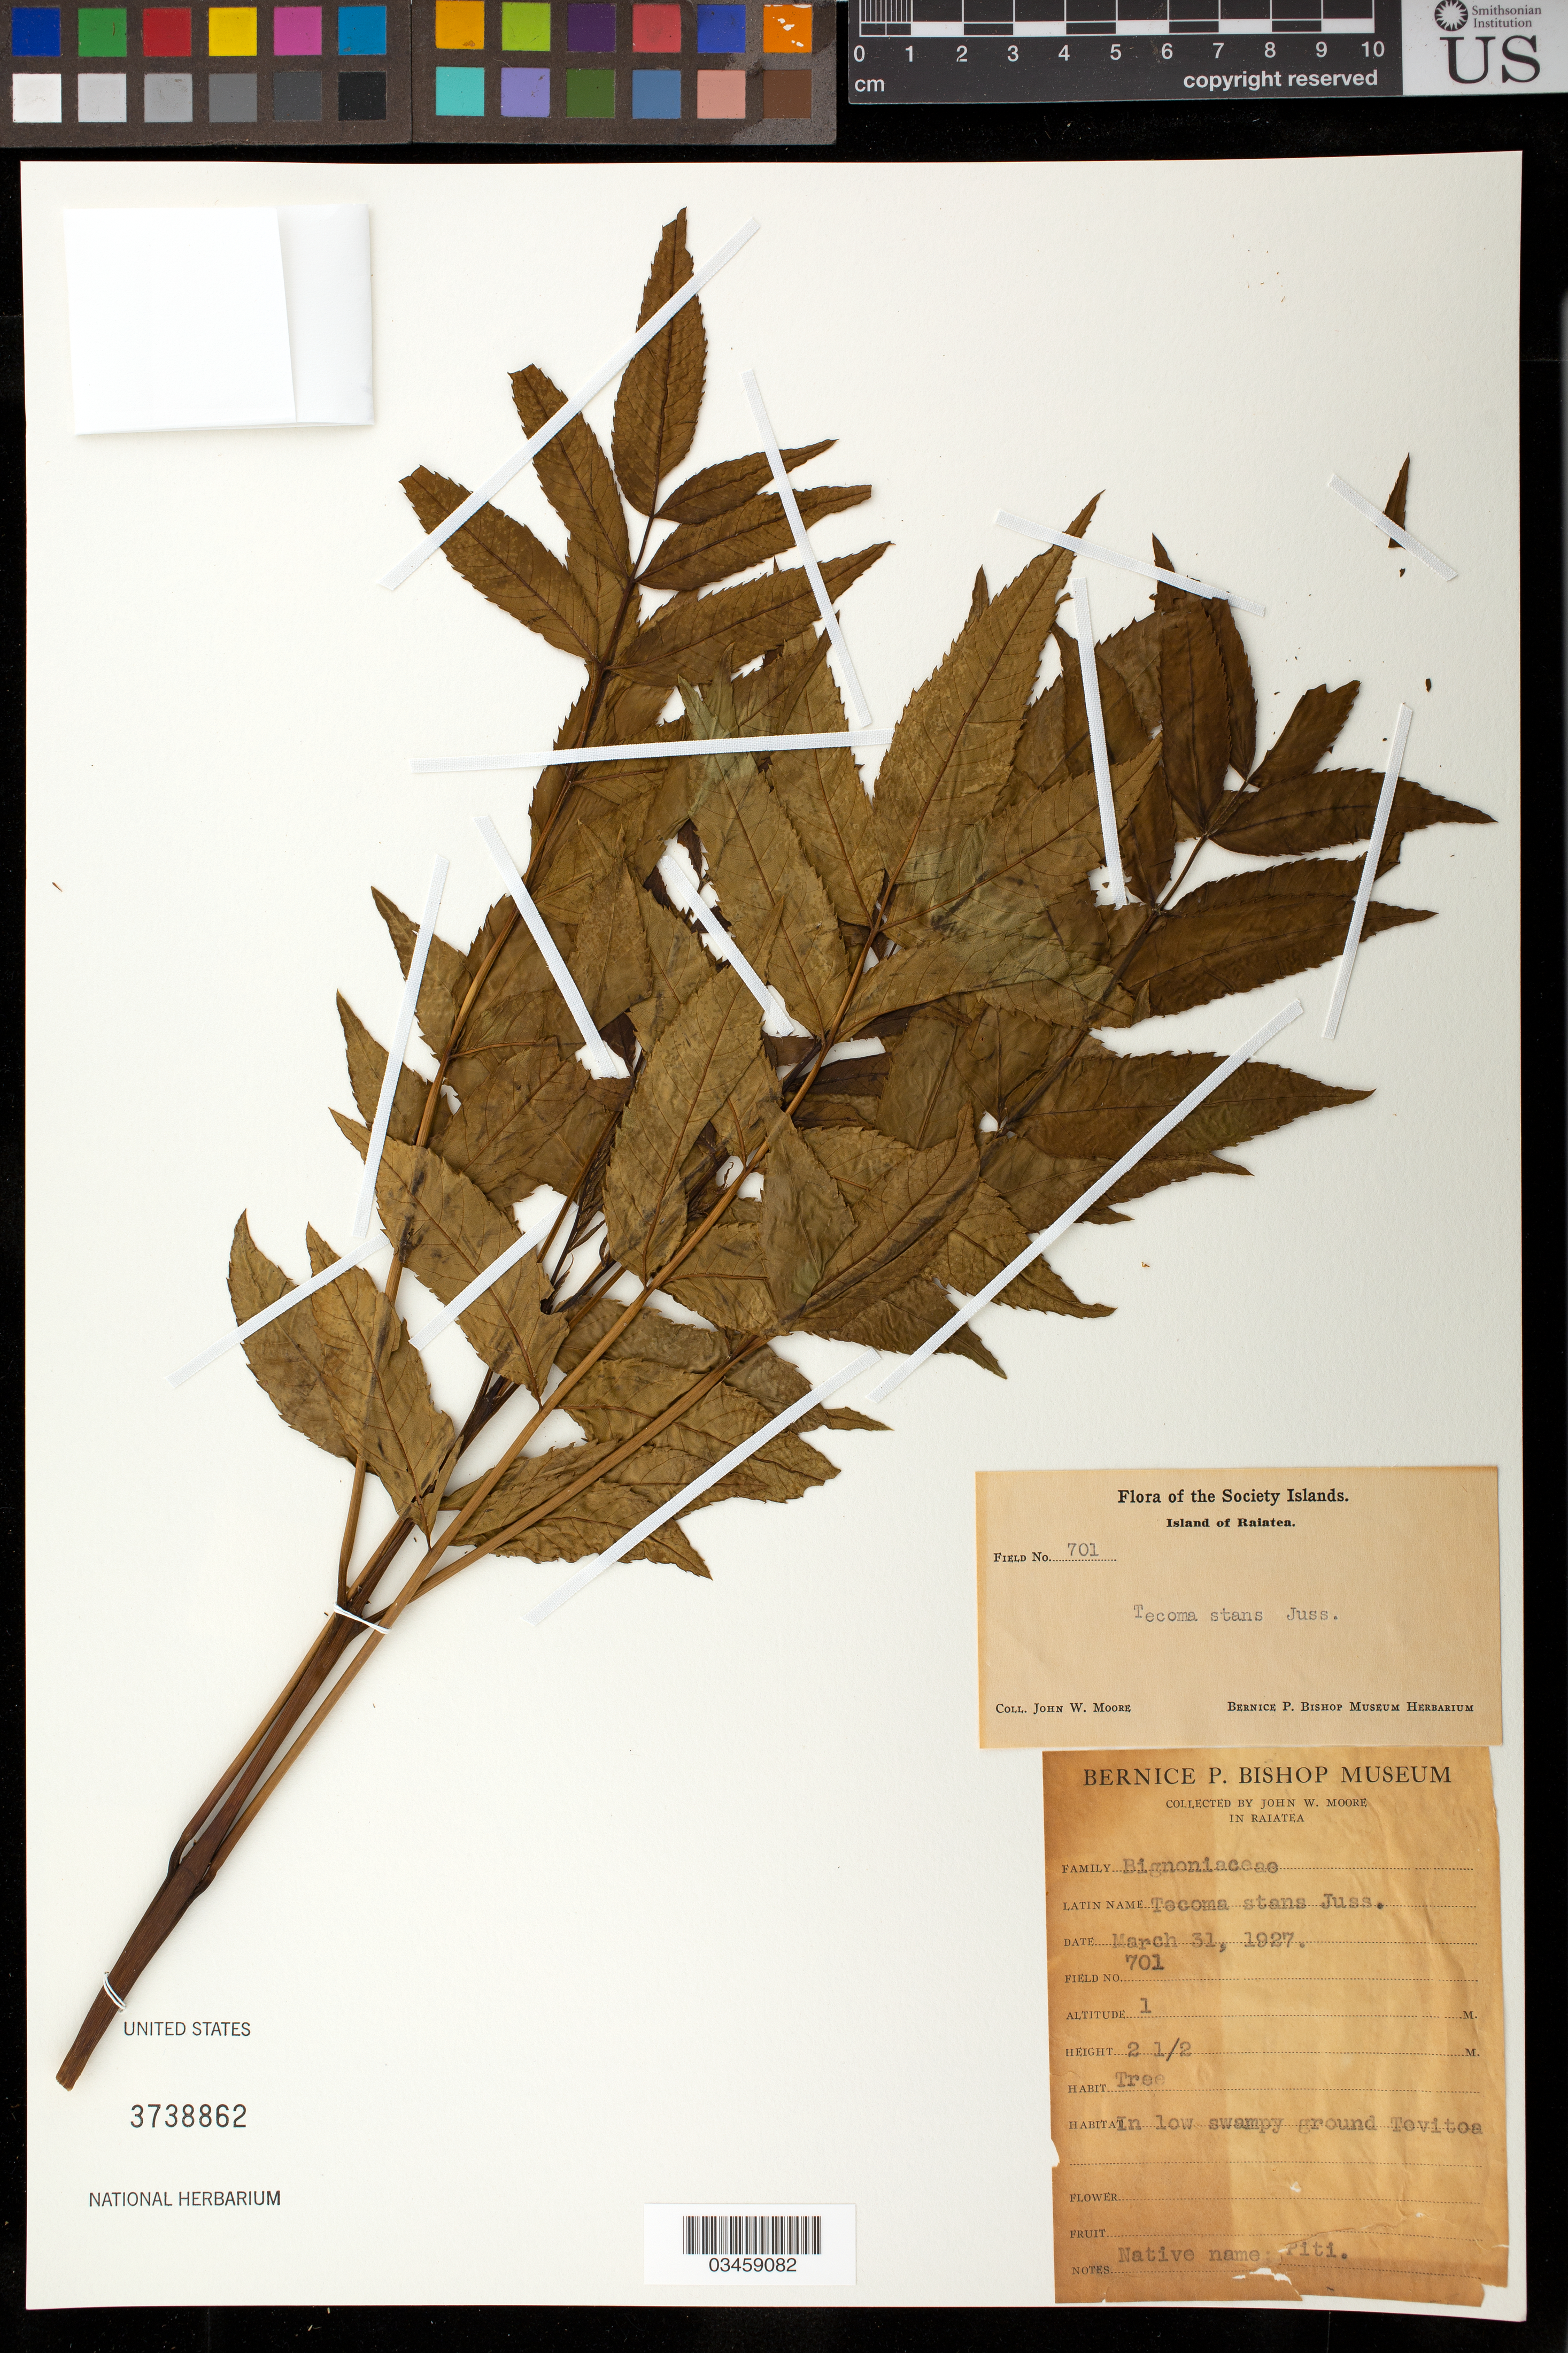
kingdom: Plantae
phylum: Tracheophyta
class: Magnoliopsida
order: Lamiales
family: Bignoniaceae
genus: Tecoma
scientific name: Tecoma stans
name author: (L.) Juss. ex Kunth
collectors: J. Moore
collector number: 701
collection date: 1927-03-31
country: French Polynesia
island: Raiatea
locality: Society Islands, Island of Raiatea,Tovitoa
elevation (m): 1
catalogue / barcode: US 3738862